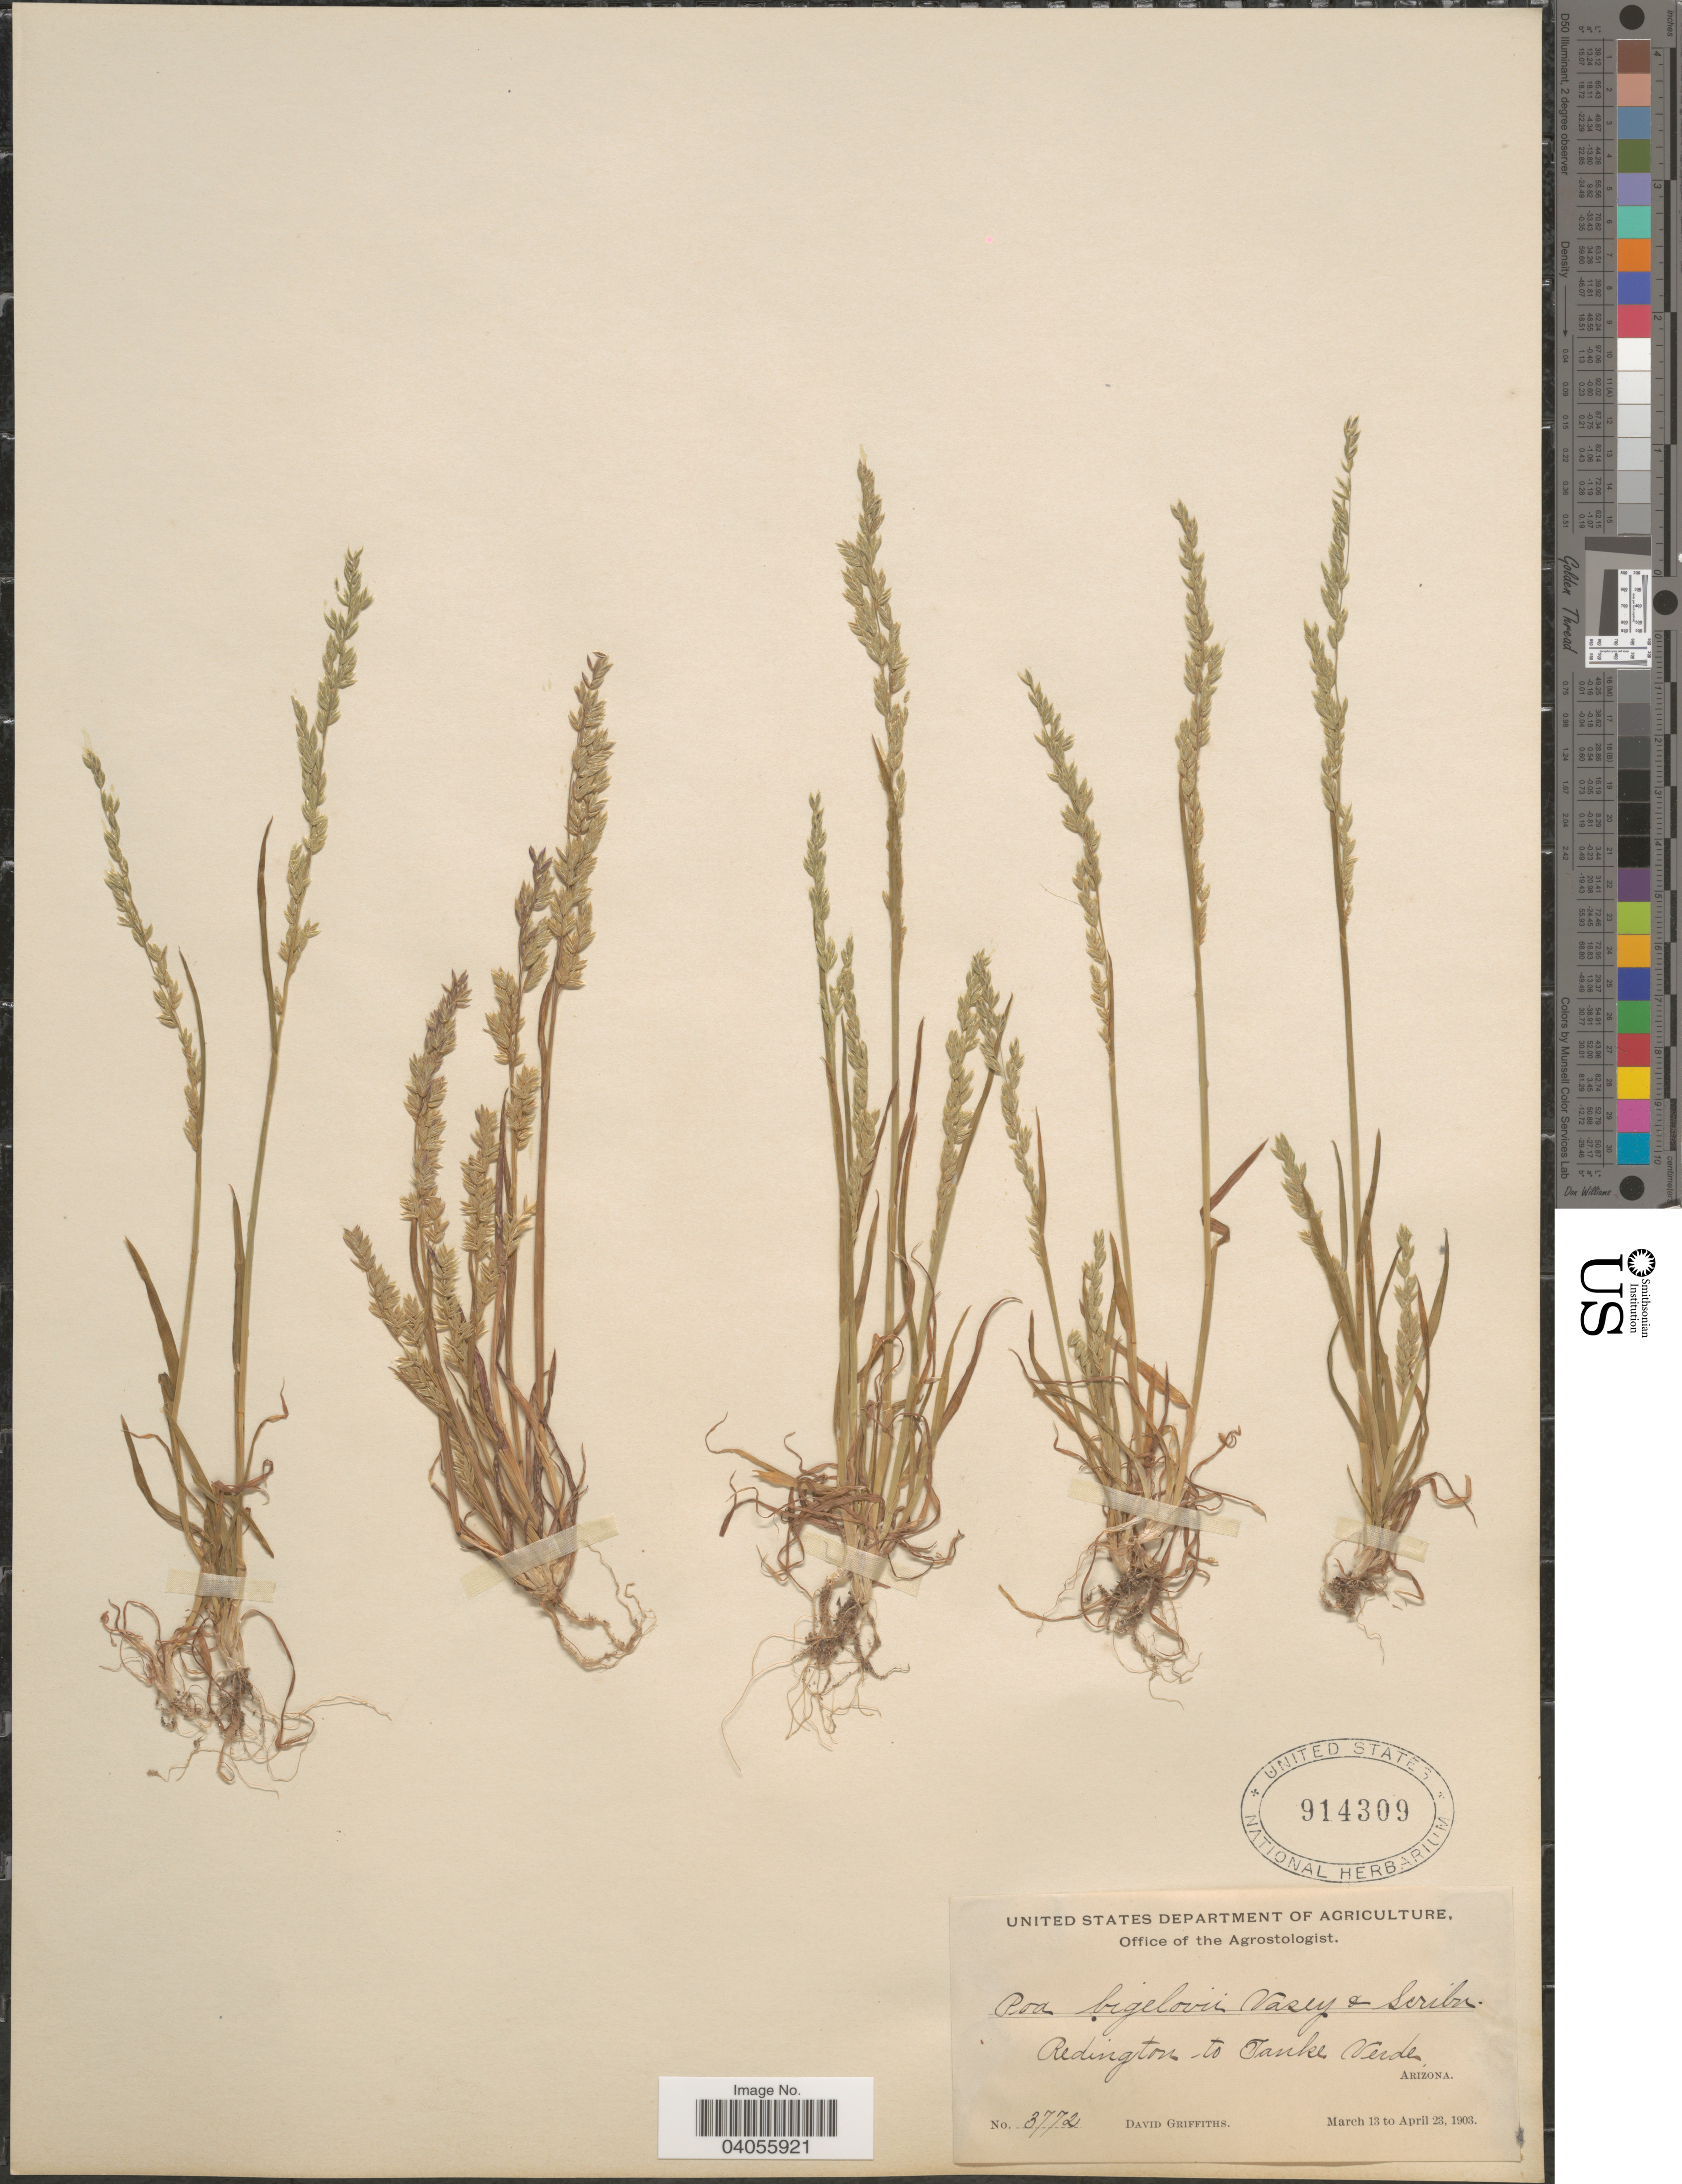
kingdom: Plantae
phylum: Tracheophyta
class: Liliopsida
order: Poales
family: Poaceae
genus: Poa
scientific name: Poa bigelovii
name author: Vasey & Scribn.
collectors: D. Griffiths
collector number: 3772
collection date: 1903-03-13/1903-04-23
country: United States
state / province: Arizona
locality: Redington to Tanke Verde.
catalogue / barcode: US 914309